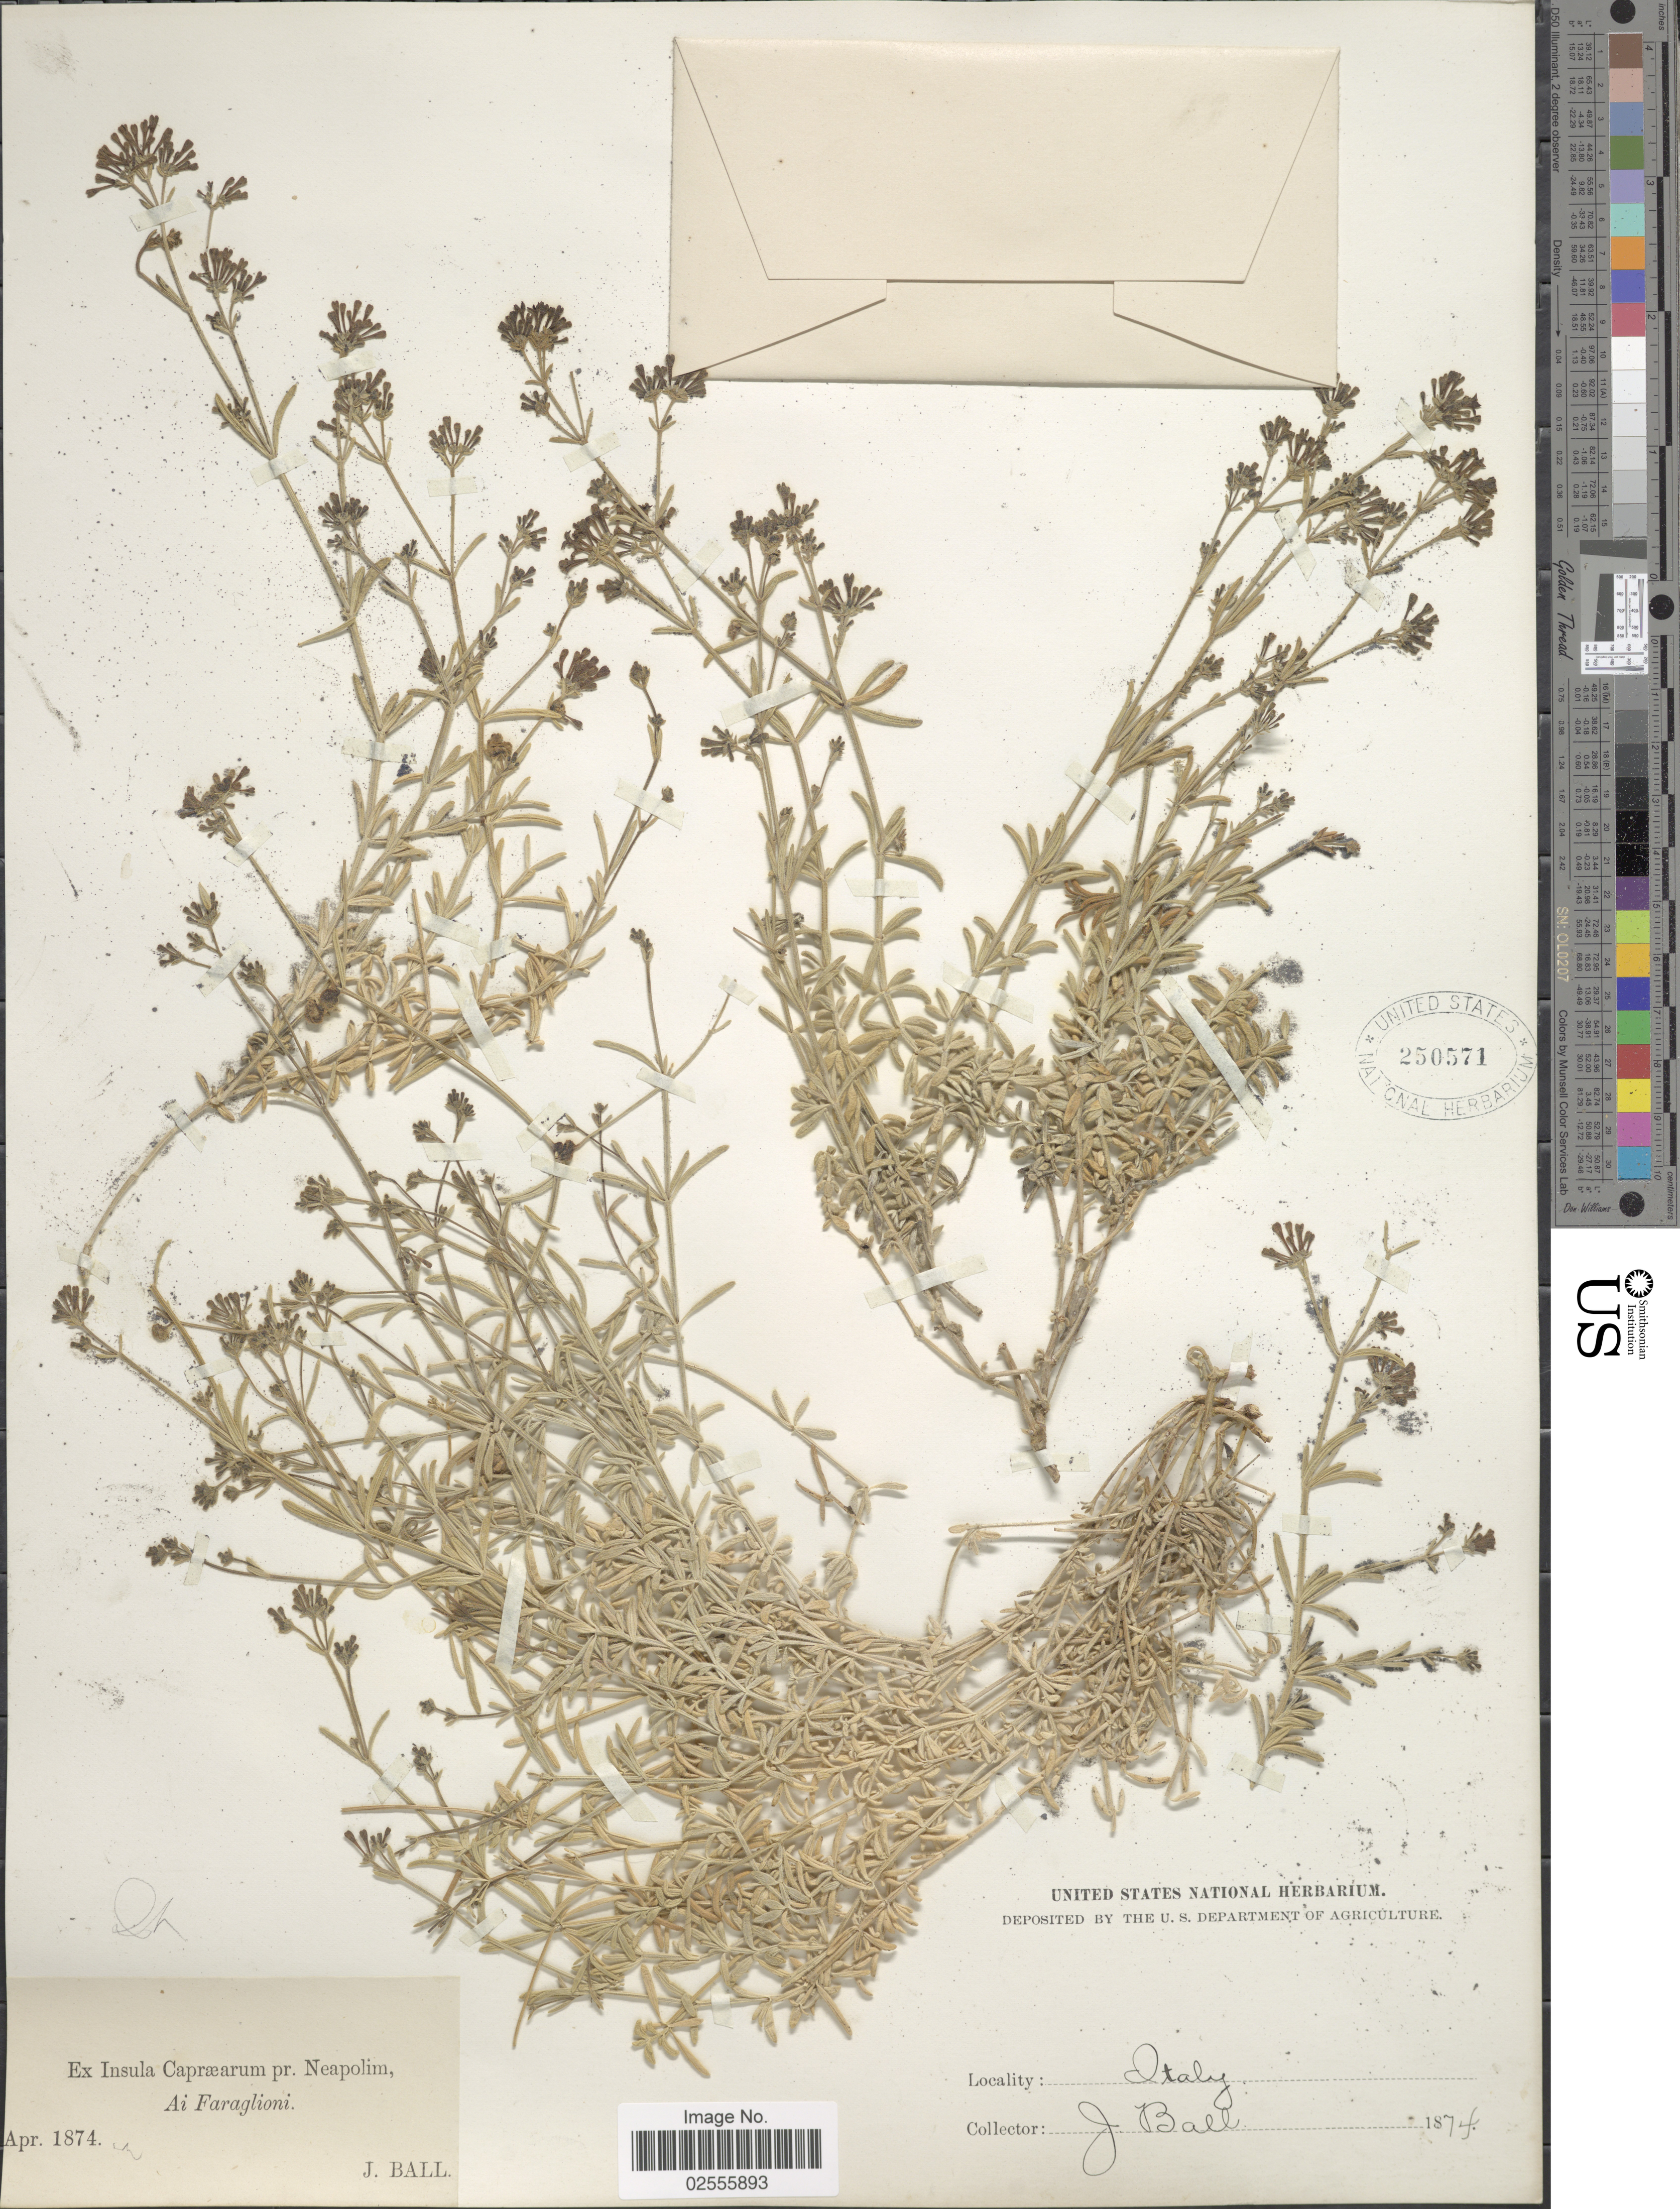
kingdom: Plantae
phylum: Tracheophyta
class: Magnoliopsida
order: Gentianales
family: Rubiaceae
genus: Asperula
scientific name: Asperula sp.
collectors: J. Ball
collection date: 1874-04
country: Italy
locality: Ex Insula Capraearum pr. Neapolim, Ai Faraglioni.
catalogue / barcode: US 250571